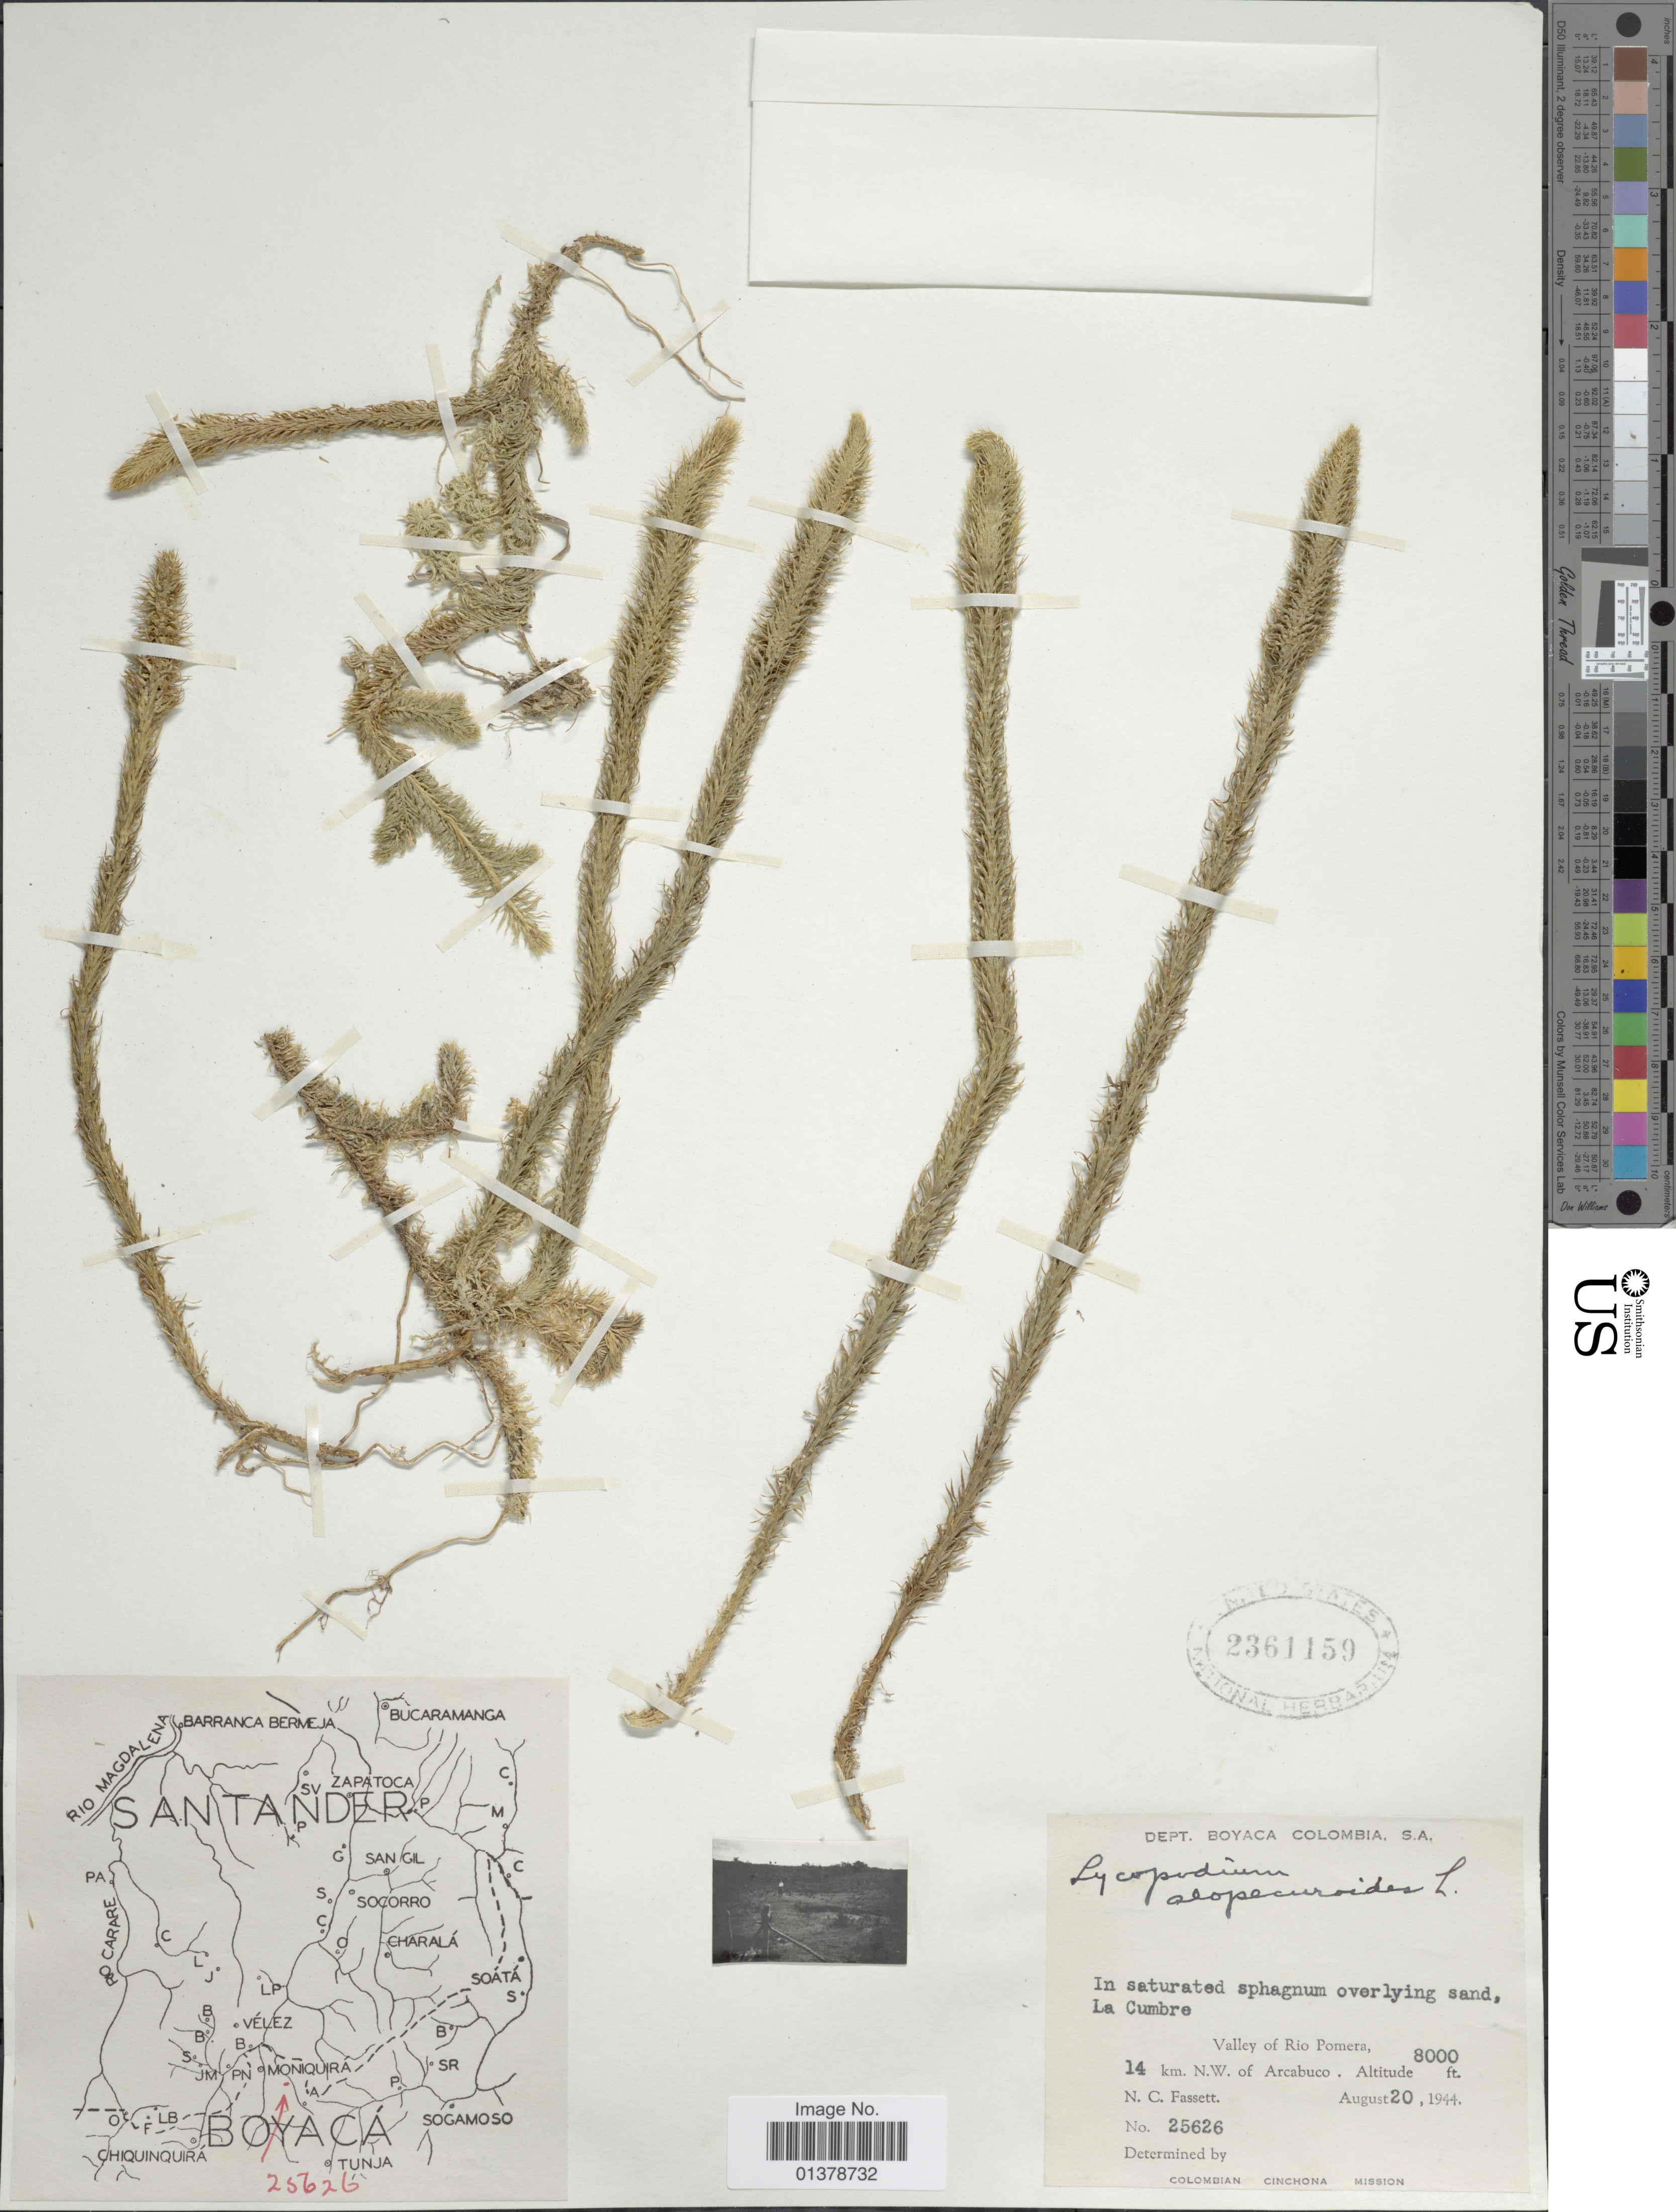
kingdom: Plantae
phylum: Tracheophyta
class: Lycopodiopsida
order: Lycopodiales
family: Lycopodiaceae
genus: Lycopodiella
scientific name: Lycopodiella alopecuroides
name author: (L.) Cranfill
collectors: N. C. Fassett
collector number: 25626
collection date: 1944-08-20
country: Colombia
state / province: Boyacá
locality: Valley of Rio Pomera, 14km N.W. of Arcabuco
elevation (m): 2438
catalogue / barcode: US 2361159